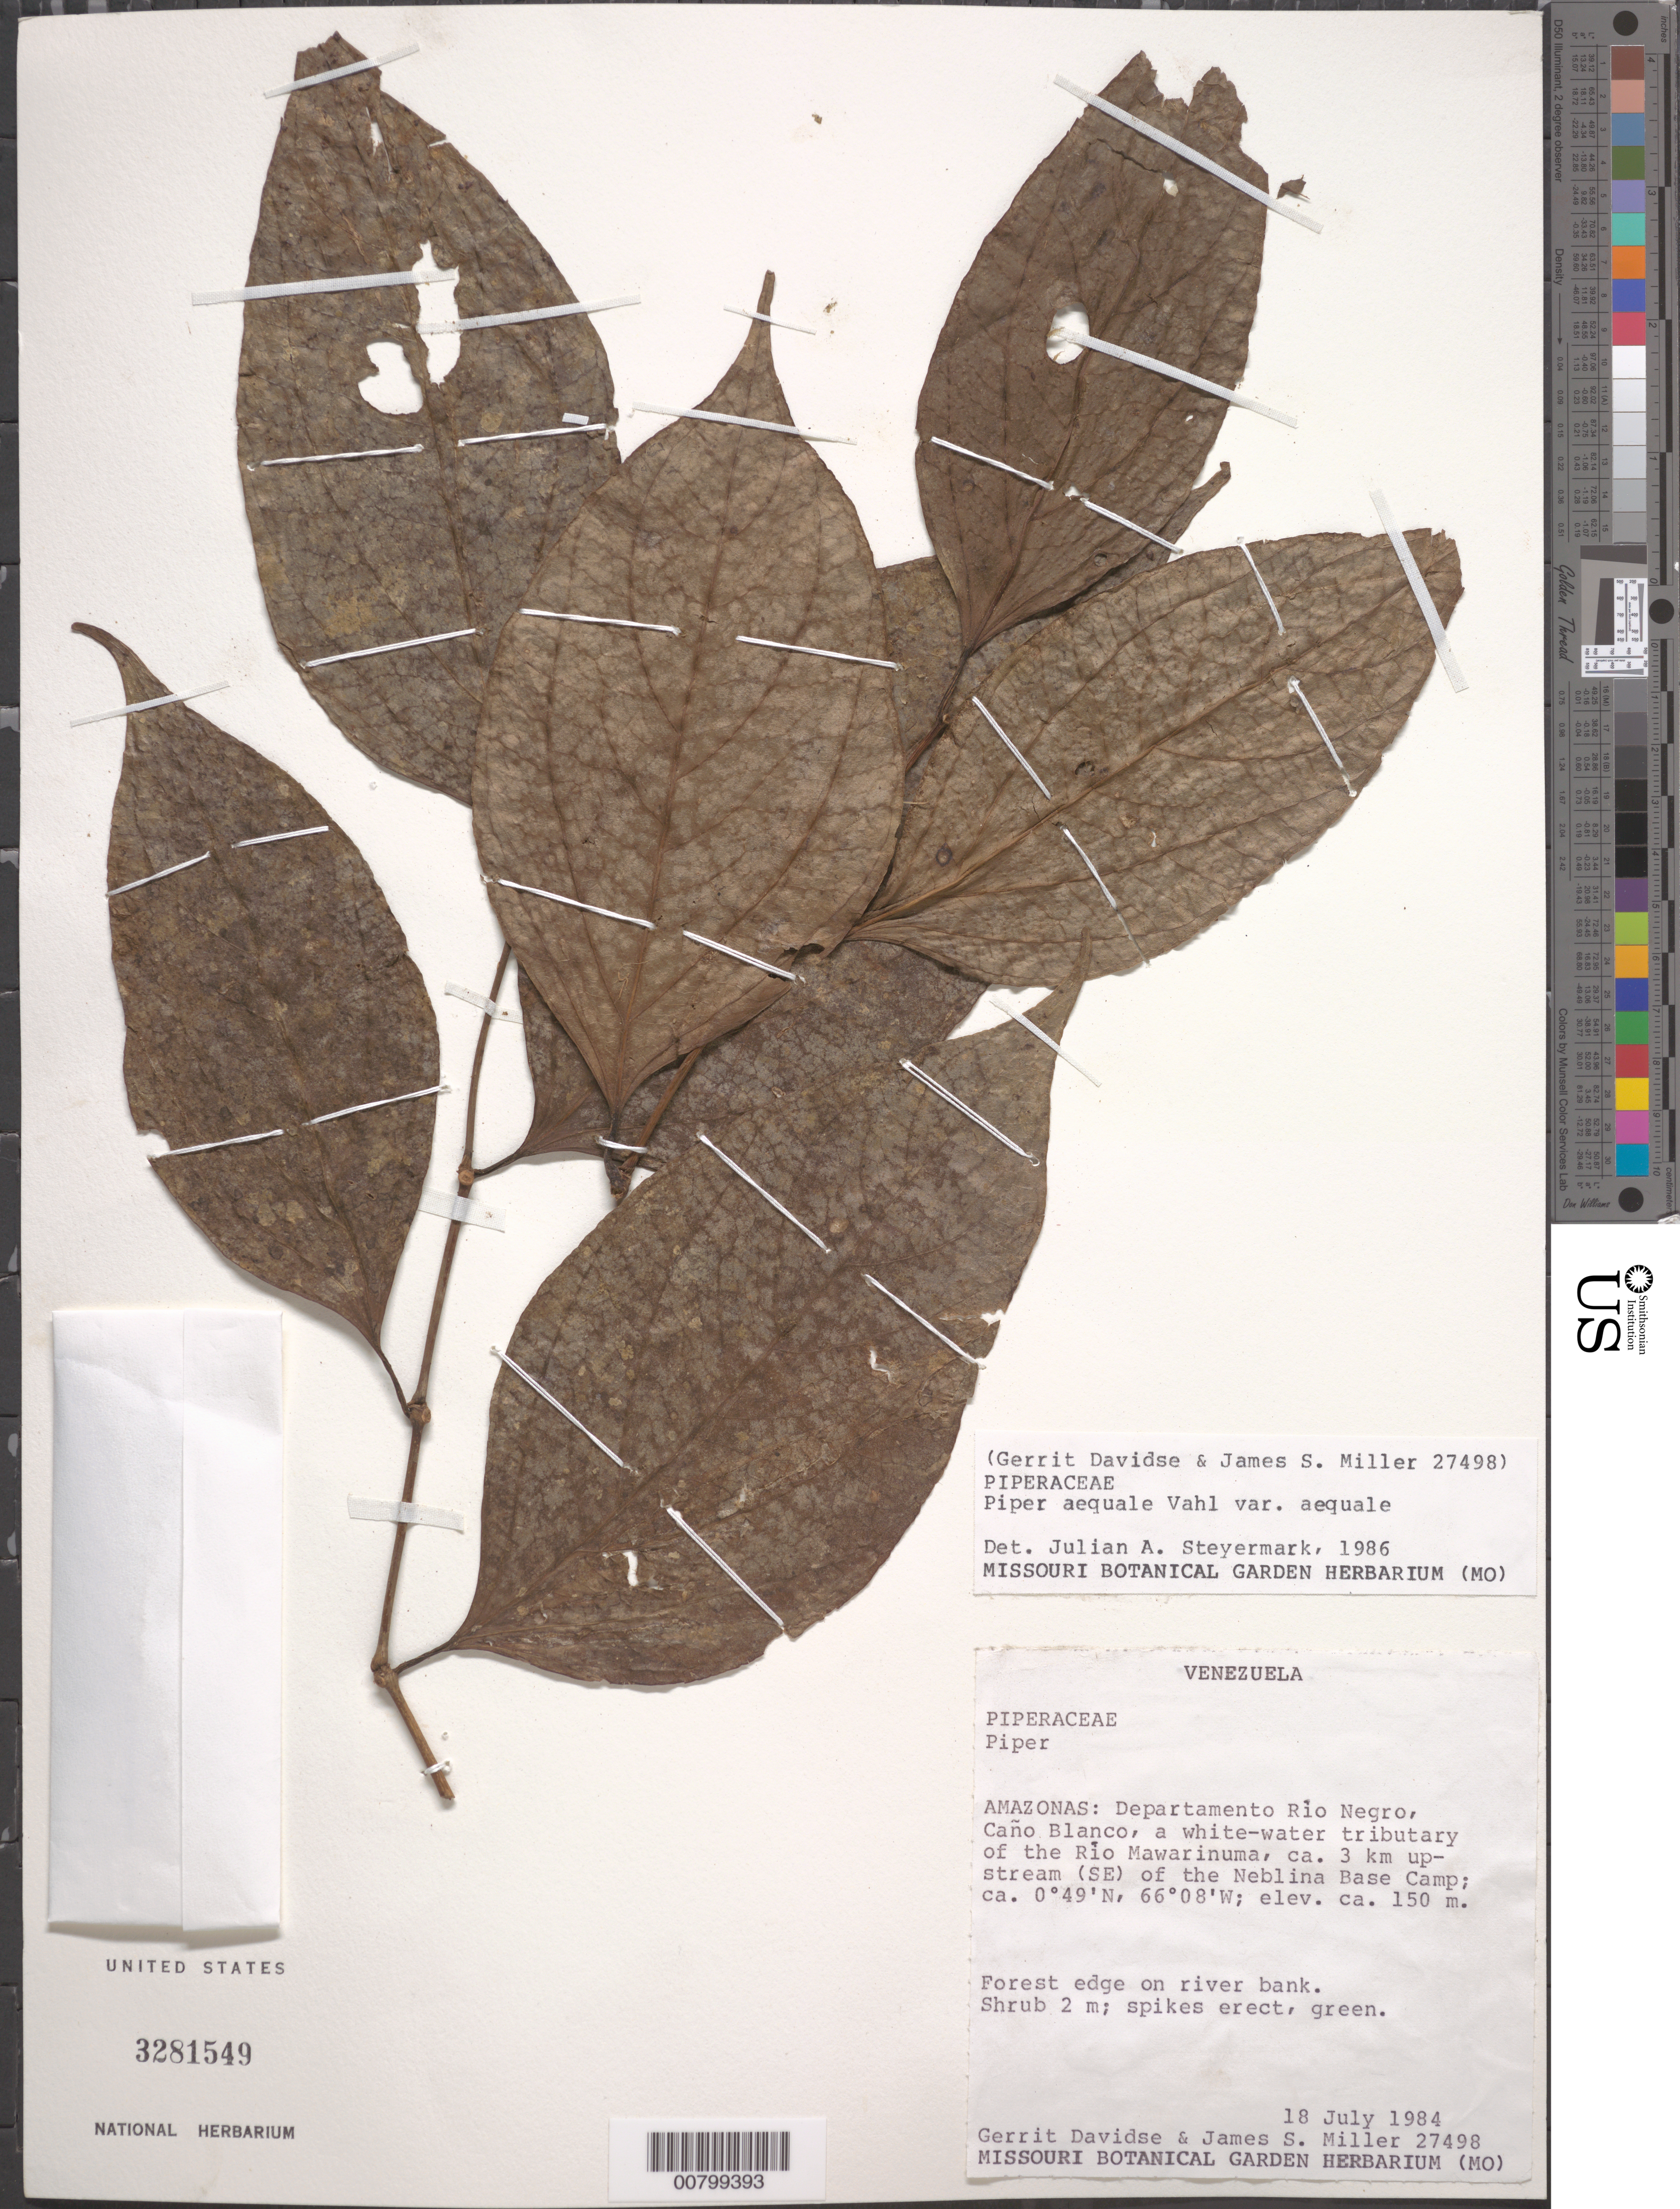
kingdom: Plantae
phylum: Tracheophyta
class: Magnoliopsida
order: Piperales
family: Piperaceae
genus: Piper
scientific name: Piper aequale var. aequale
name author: Vahl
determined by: Steyermark, Julian A., (VEN)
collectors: G. Davidse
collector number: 27498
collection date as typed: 18-Jul-84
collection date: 1984-07-18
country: Venezuela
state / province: Amazonas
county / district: Río Negro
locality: Caño Blanco, tributary of Río Mawarinuma, ca. 3 km upstream (SE) of the Neblina Base Camp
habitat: Forest edge on riverbank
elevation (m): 150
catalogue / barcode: US 3281549